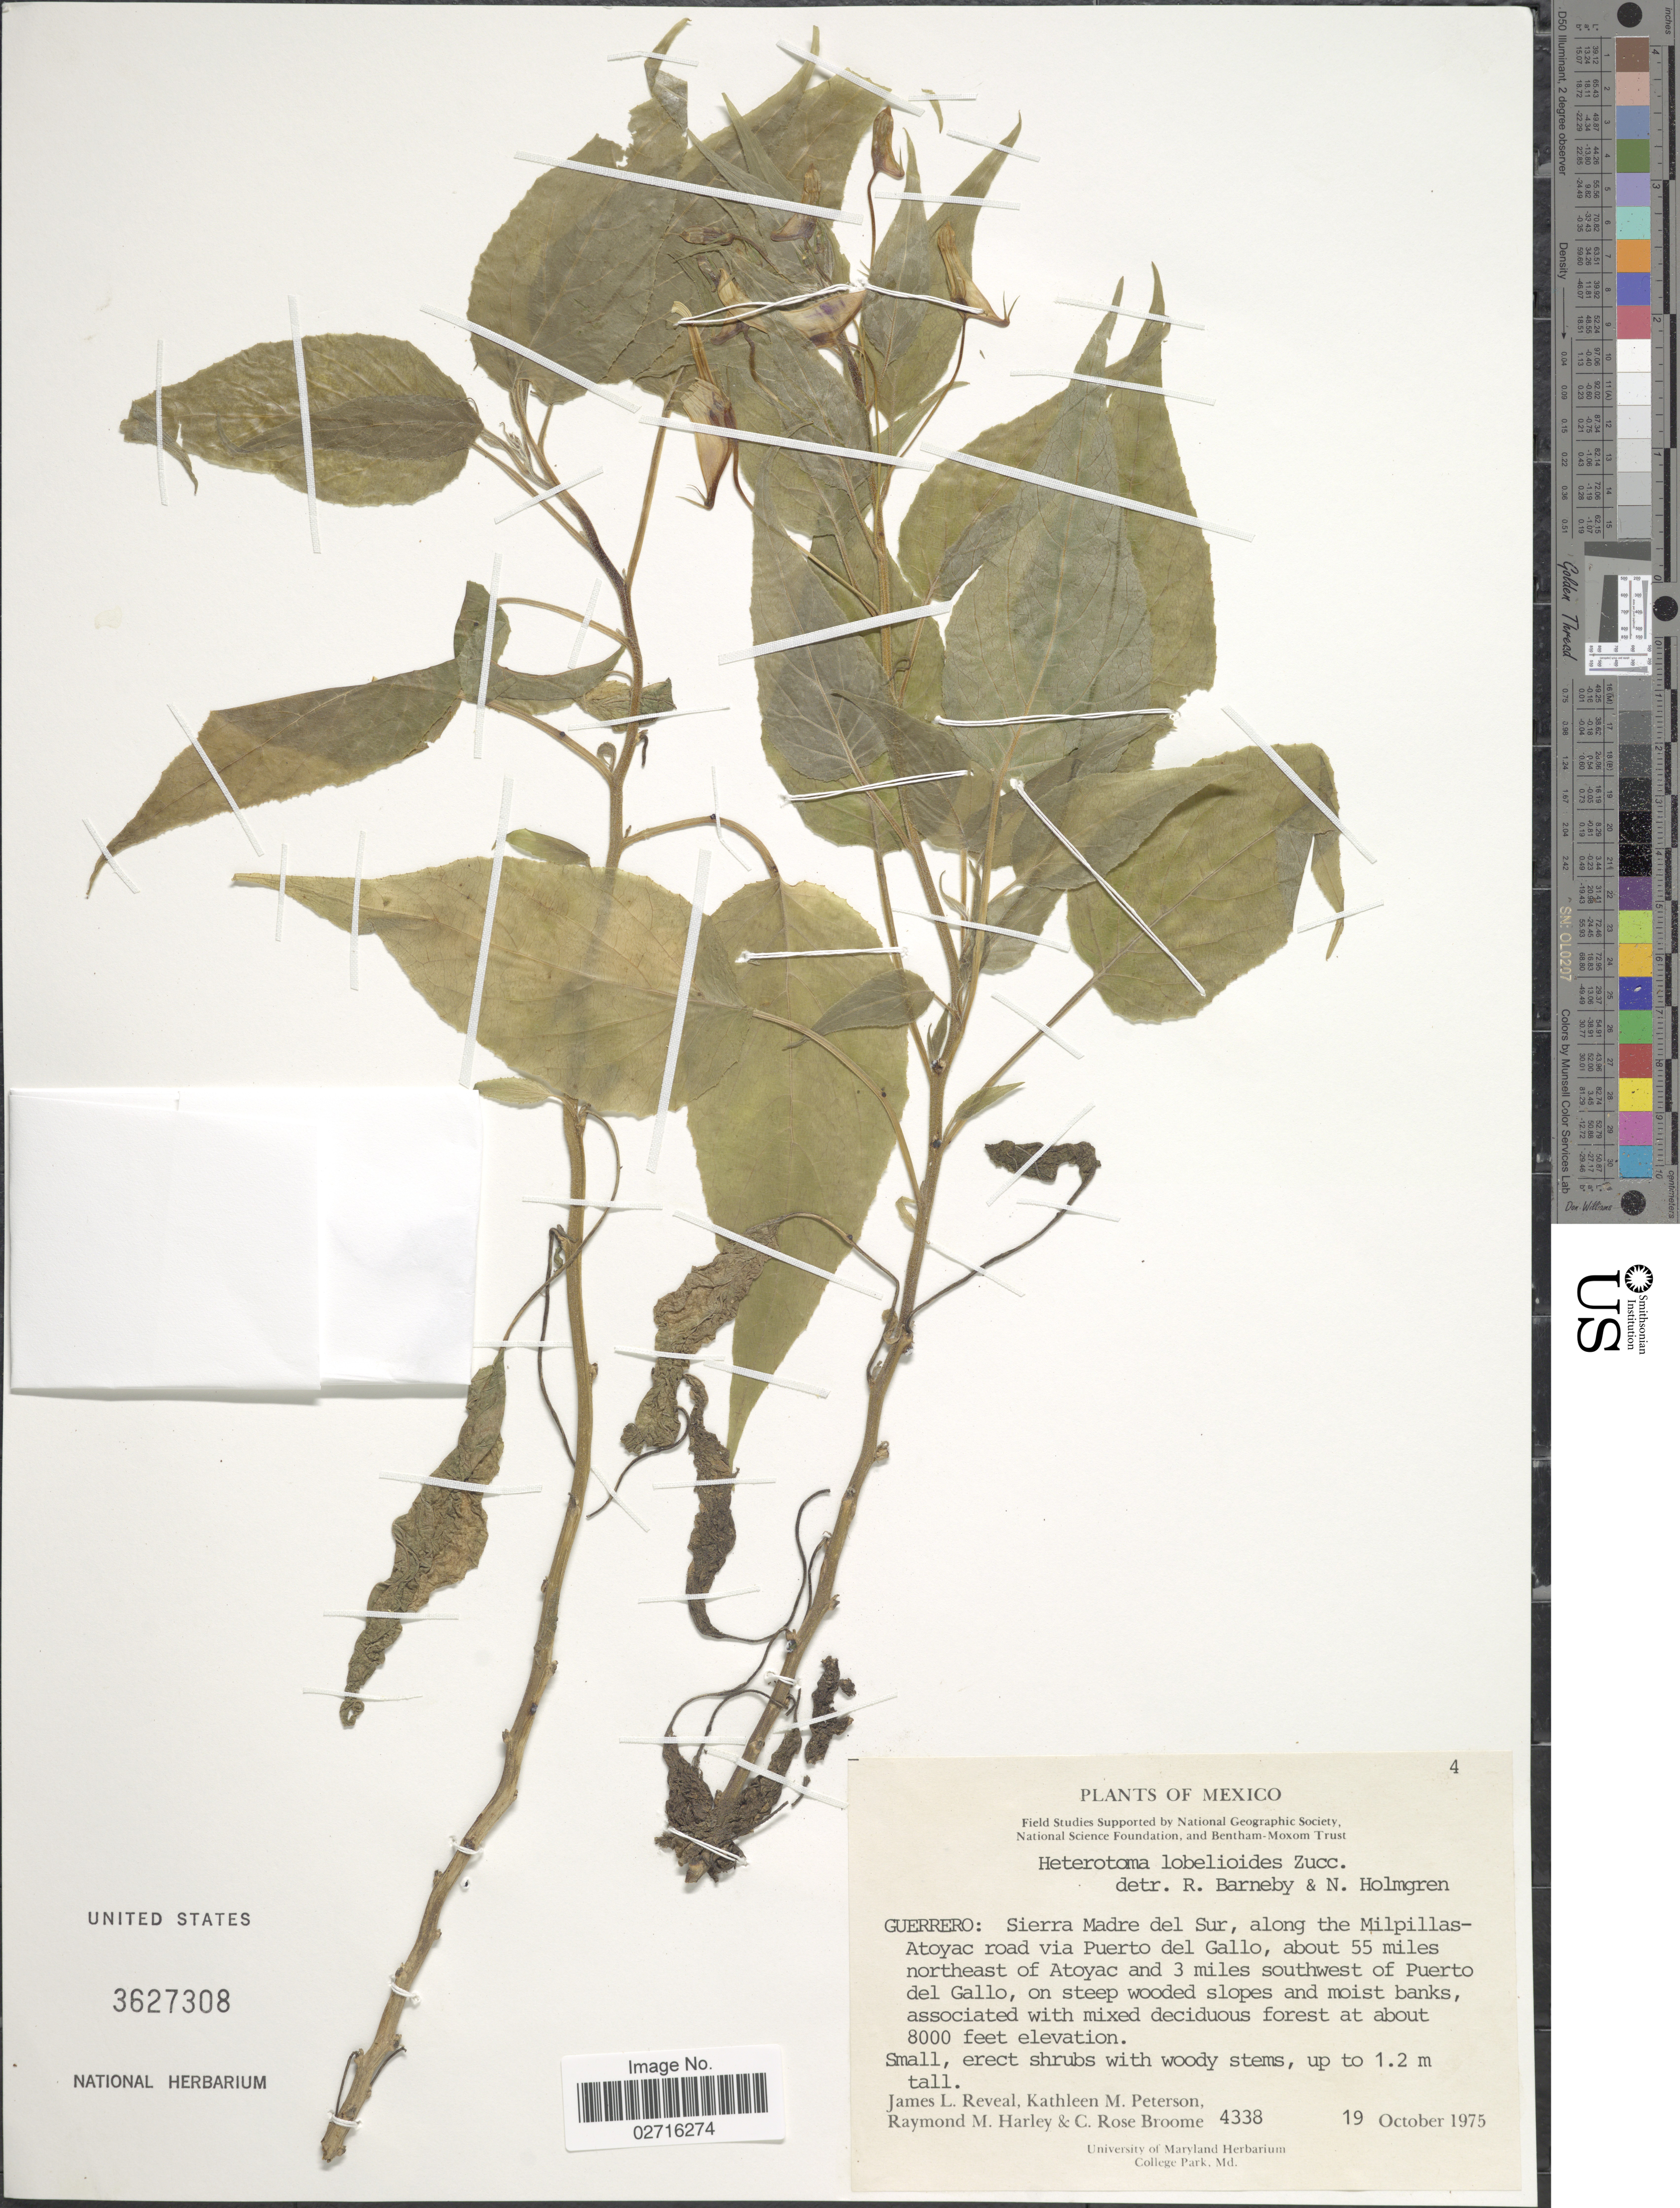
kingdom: Plantae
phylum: Tracheophyta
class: Magnoliopsida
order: Asterales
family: Campanulaceae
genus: Heterotoma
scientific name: Heterotoma lobelioides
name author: Zucc.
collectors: J. L. Reveal, K. Peterson, R. M. Harley & C. R. Broome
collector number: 4338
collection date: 1975-10-19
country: Mexico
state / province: Guerrero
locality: Sierra Madre del Sur, along the Milpillas-Atoyac road via Puerto del Gallo, about 55 miles northeast of Atoyac and 3 miles southwest of Puerto del Gallo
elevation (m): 2438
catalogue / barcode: US 3627308